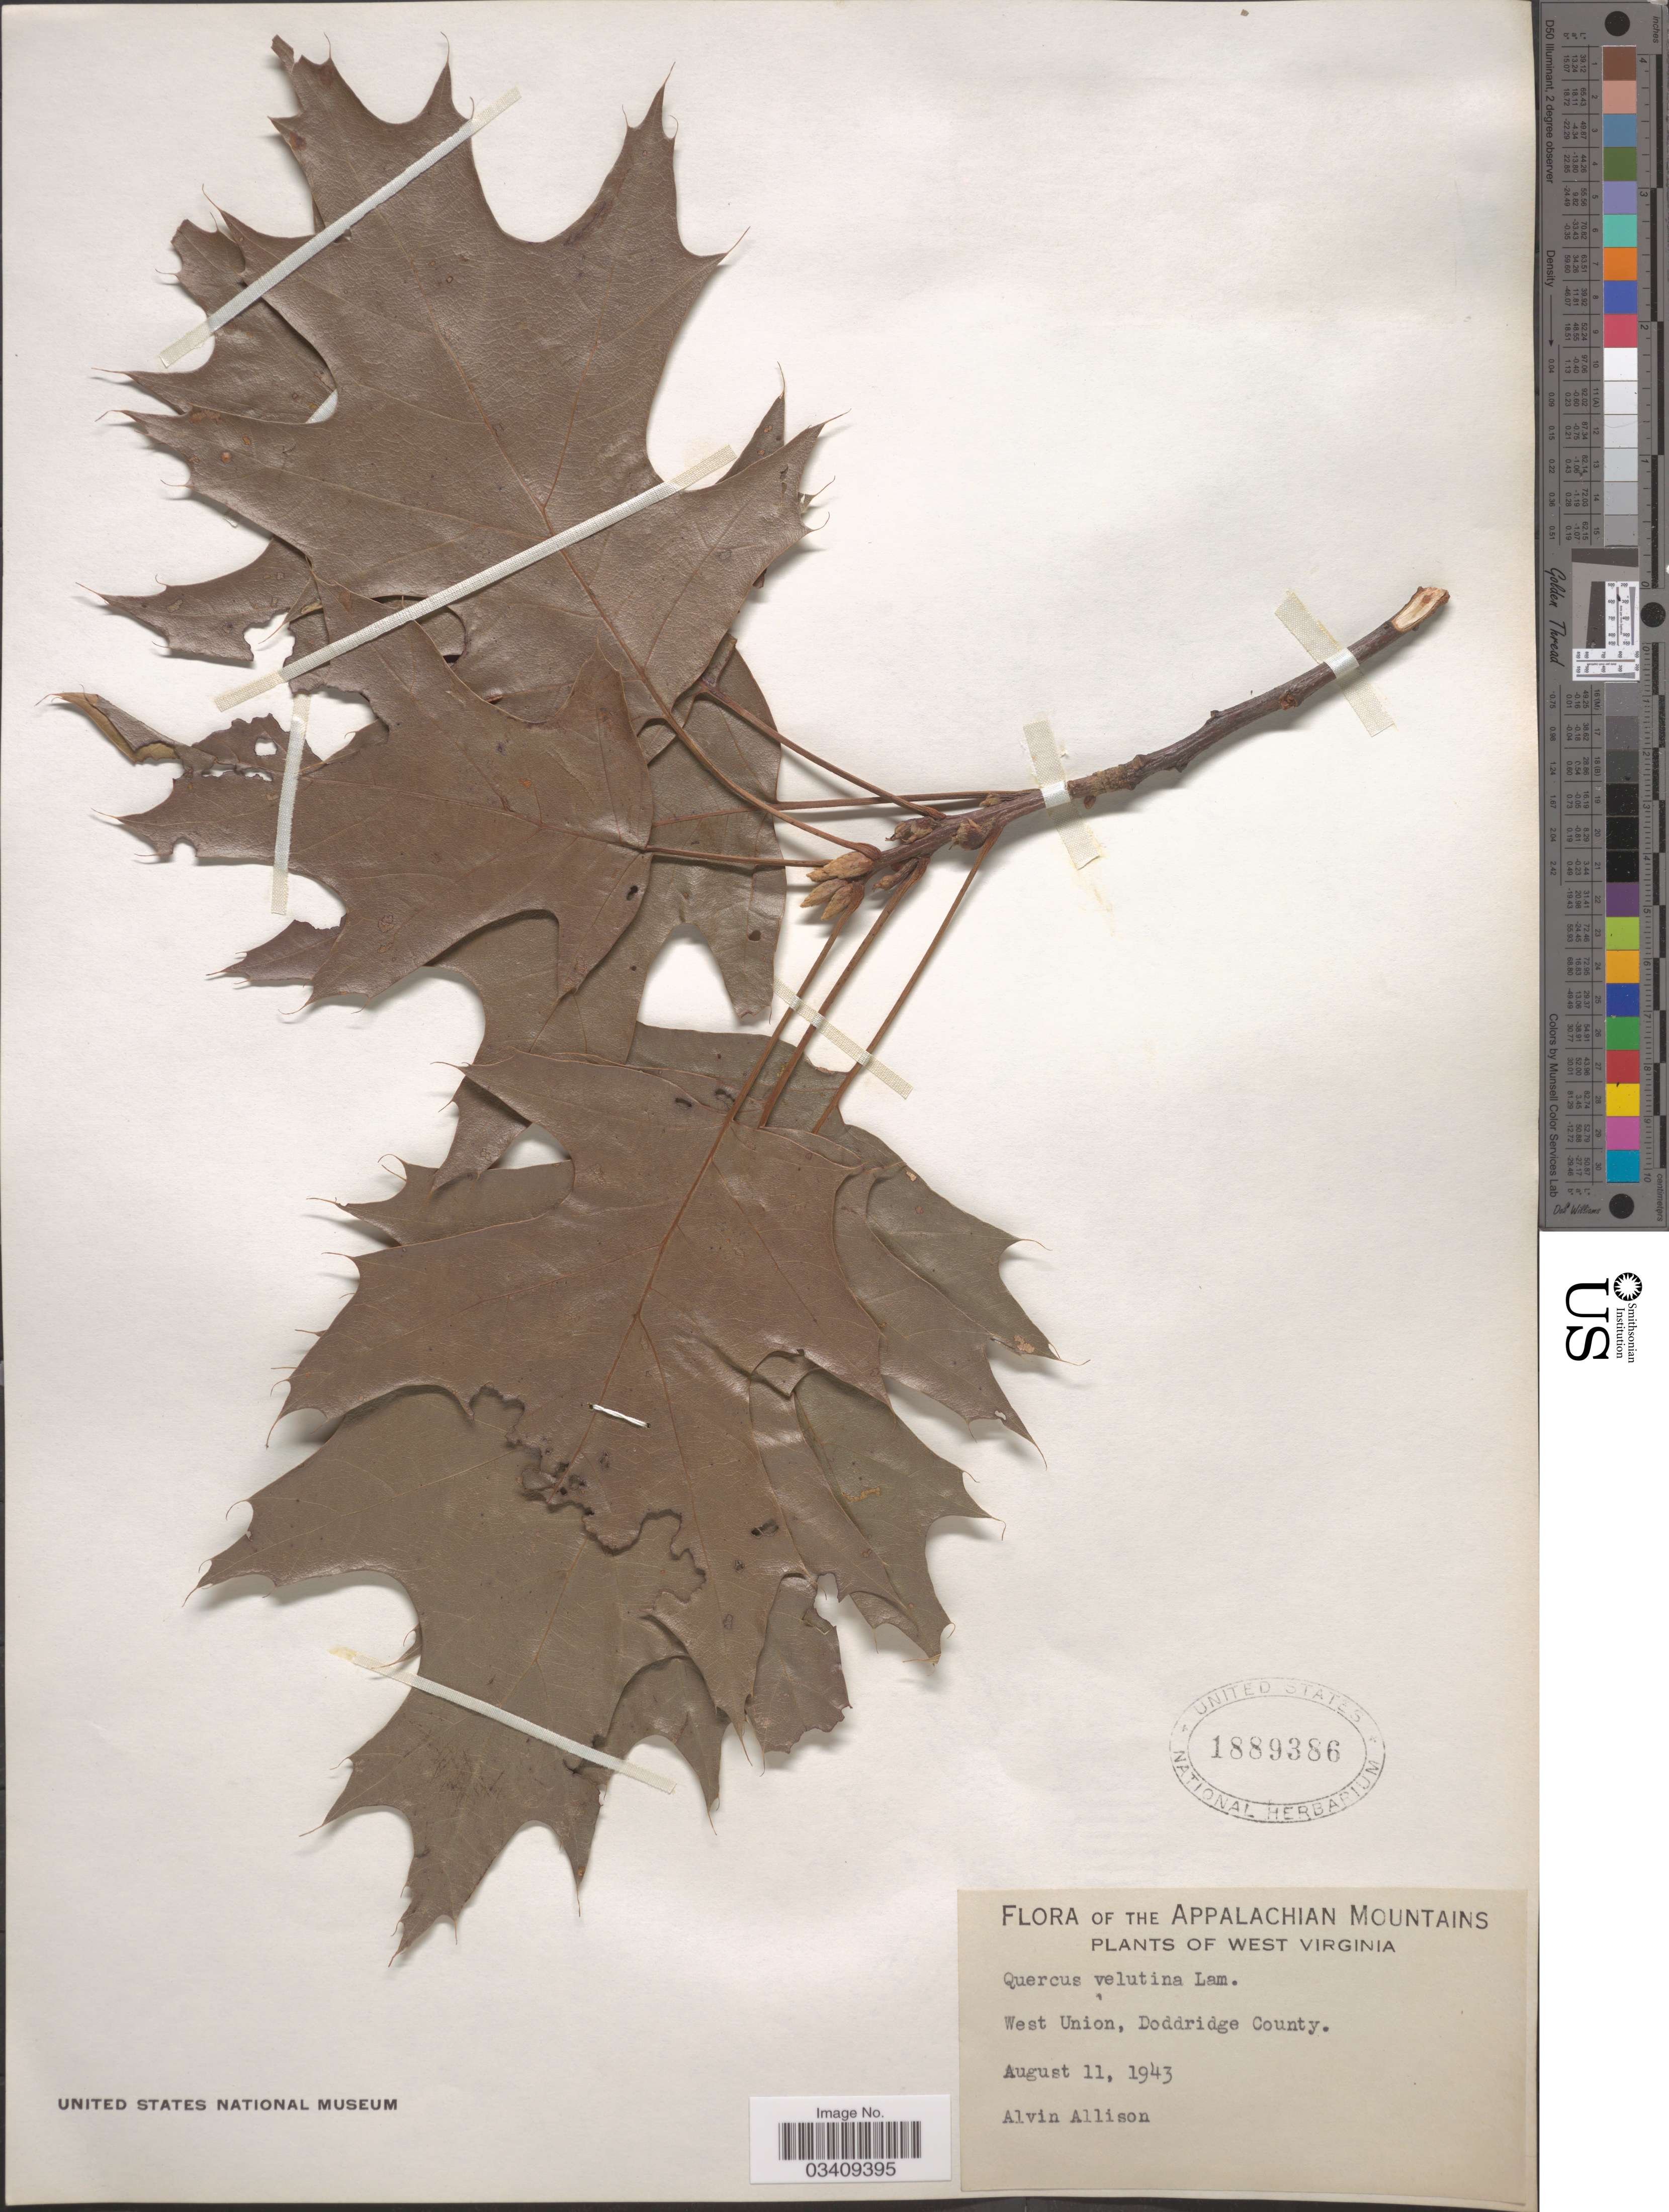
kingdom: Plantae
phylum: Tracheophyta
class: Magnoliopsida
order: Fagales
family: Fagaceae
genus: Quercus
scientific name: Quercus velutina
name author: Lam.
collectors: A. Allison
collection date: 1943-08-11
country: United States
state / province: West Virginia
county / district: Doddridge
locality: The Appalachian Mountains. West Union, Doddridge County.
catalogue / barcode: US 1889386